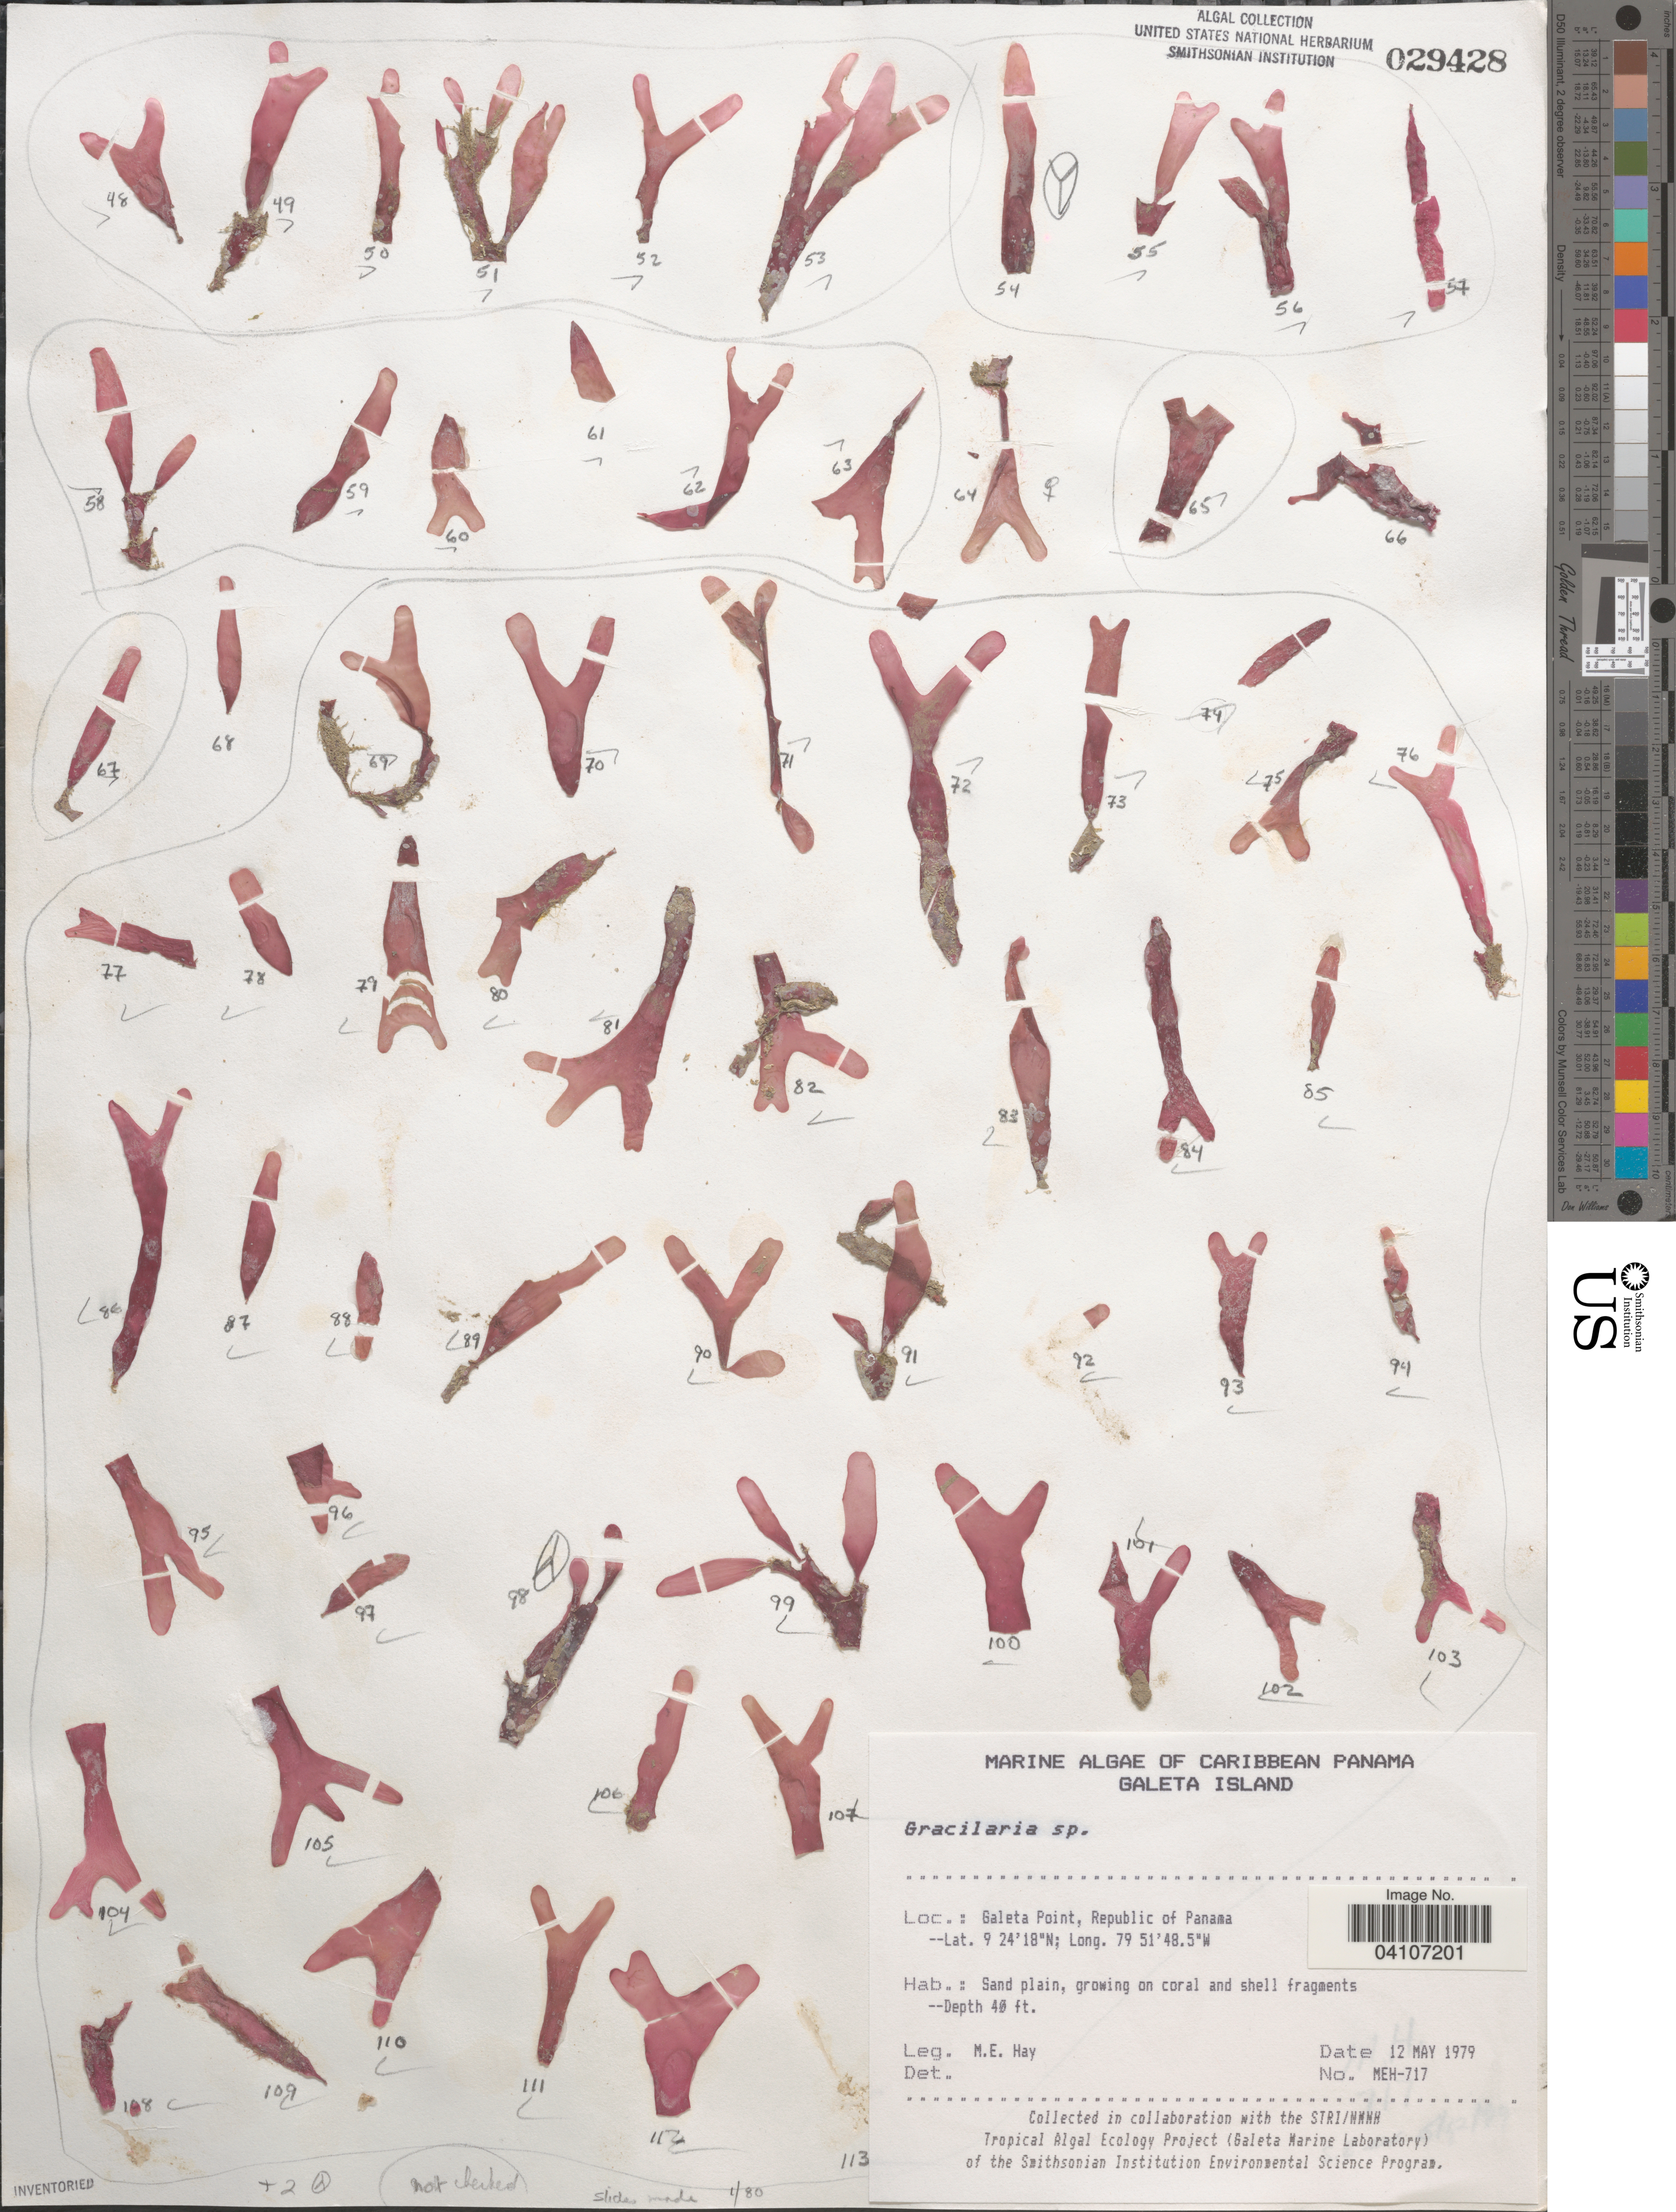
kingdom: Plantae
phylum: Rhodophyta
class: Florideophyceae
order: Gracilariales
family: Gracilariaceae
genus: Gracilaria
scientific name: Gracilaria sp.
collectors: M. E. Hay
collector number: MEH-717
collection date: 1979-05-12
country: Panama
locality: Caribbean Panama. Galeta Island. Galeta Point, Republic of Panama.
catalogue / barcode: US 29428